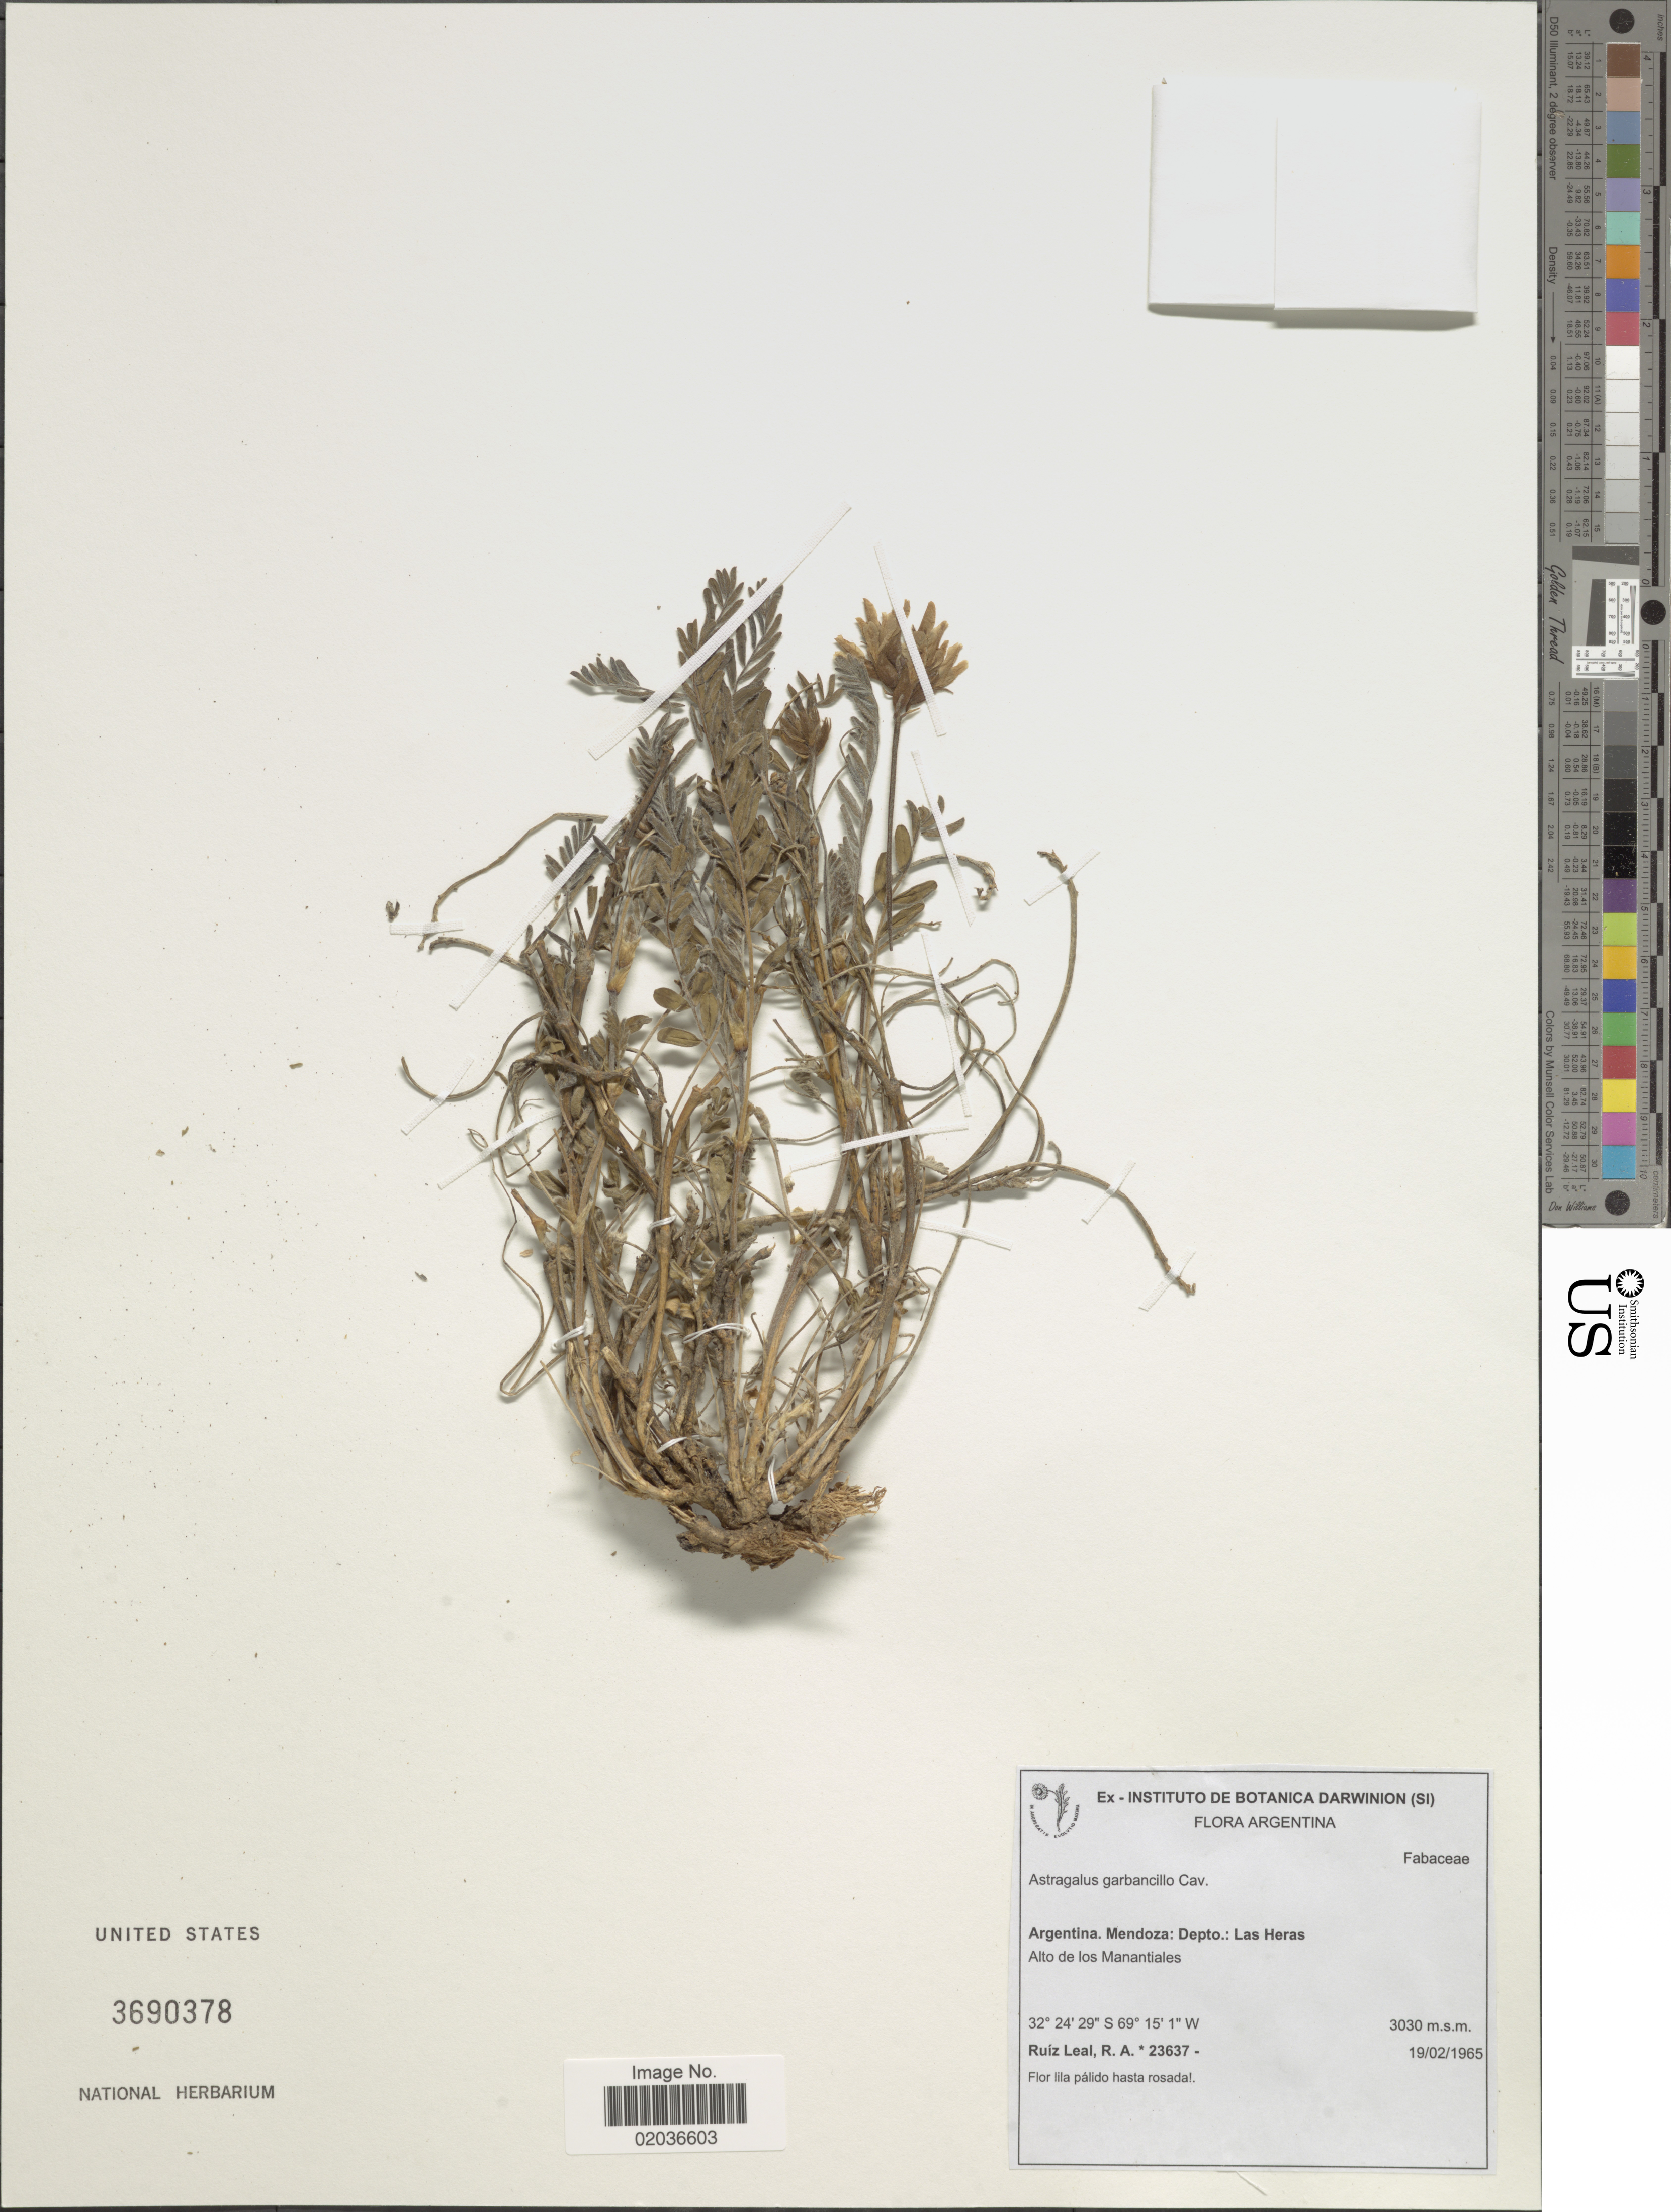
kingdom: Plantae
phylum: Tracheophyta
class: Magnoliopsida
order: Fabales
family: Fabaceae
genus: Astragalus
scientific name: Astragalus garbancillo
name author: Cav.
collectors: A. R. Leal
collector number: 23637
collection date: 1965-02-19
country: Argentina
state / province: Mendoza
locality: Depto.: Las Heras. Alto de los Manantiales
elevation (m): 3030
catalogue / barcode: US 3690378